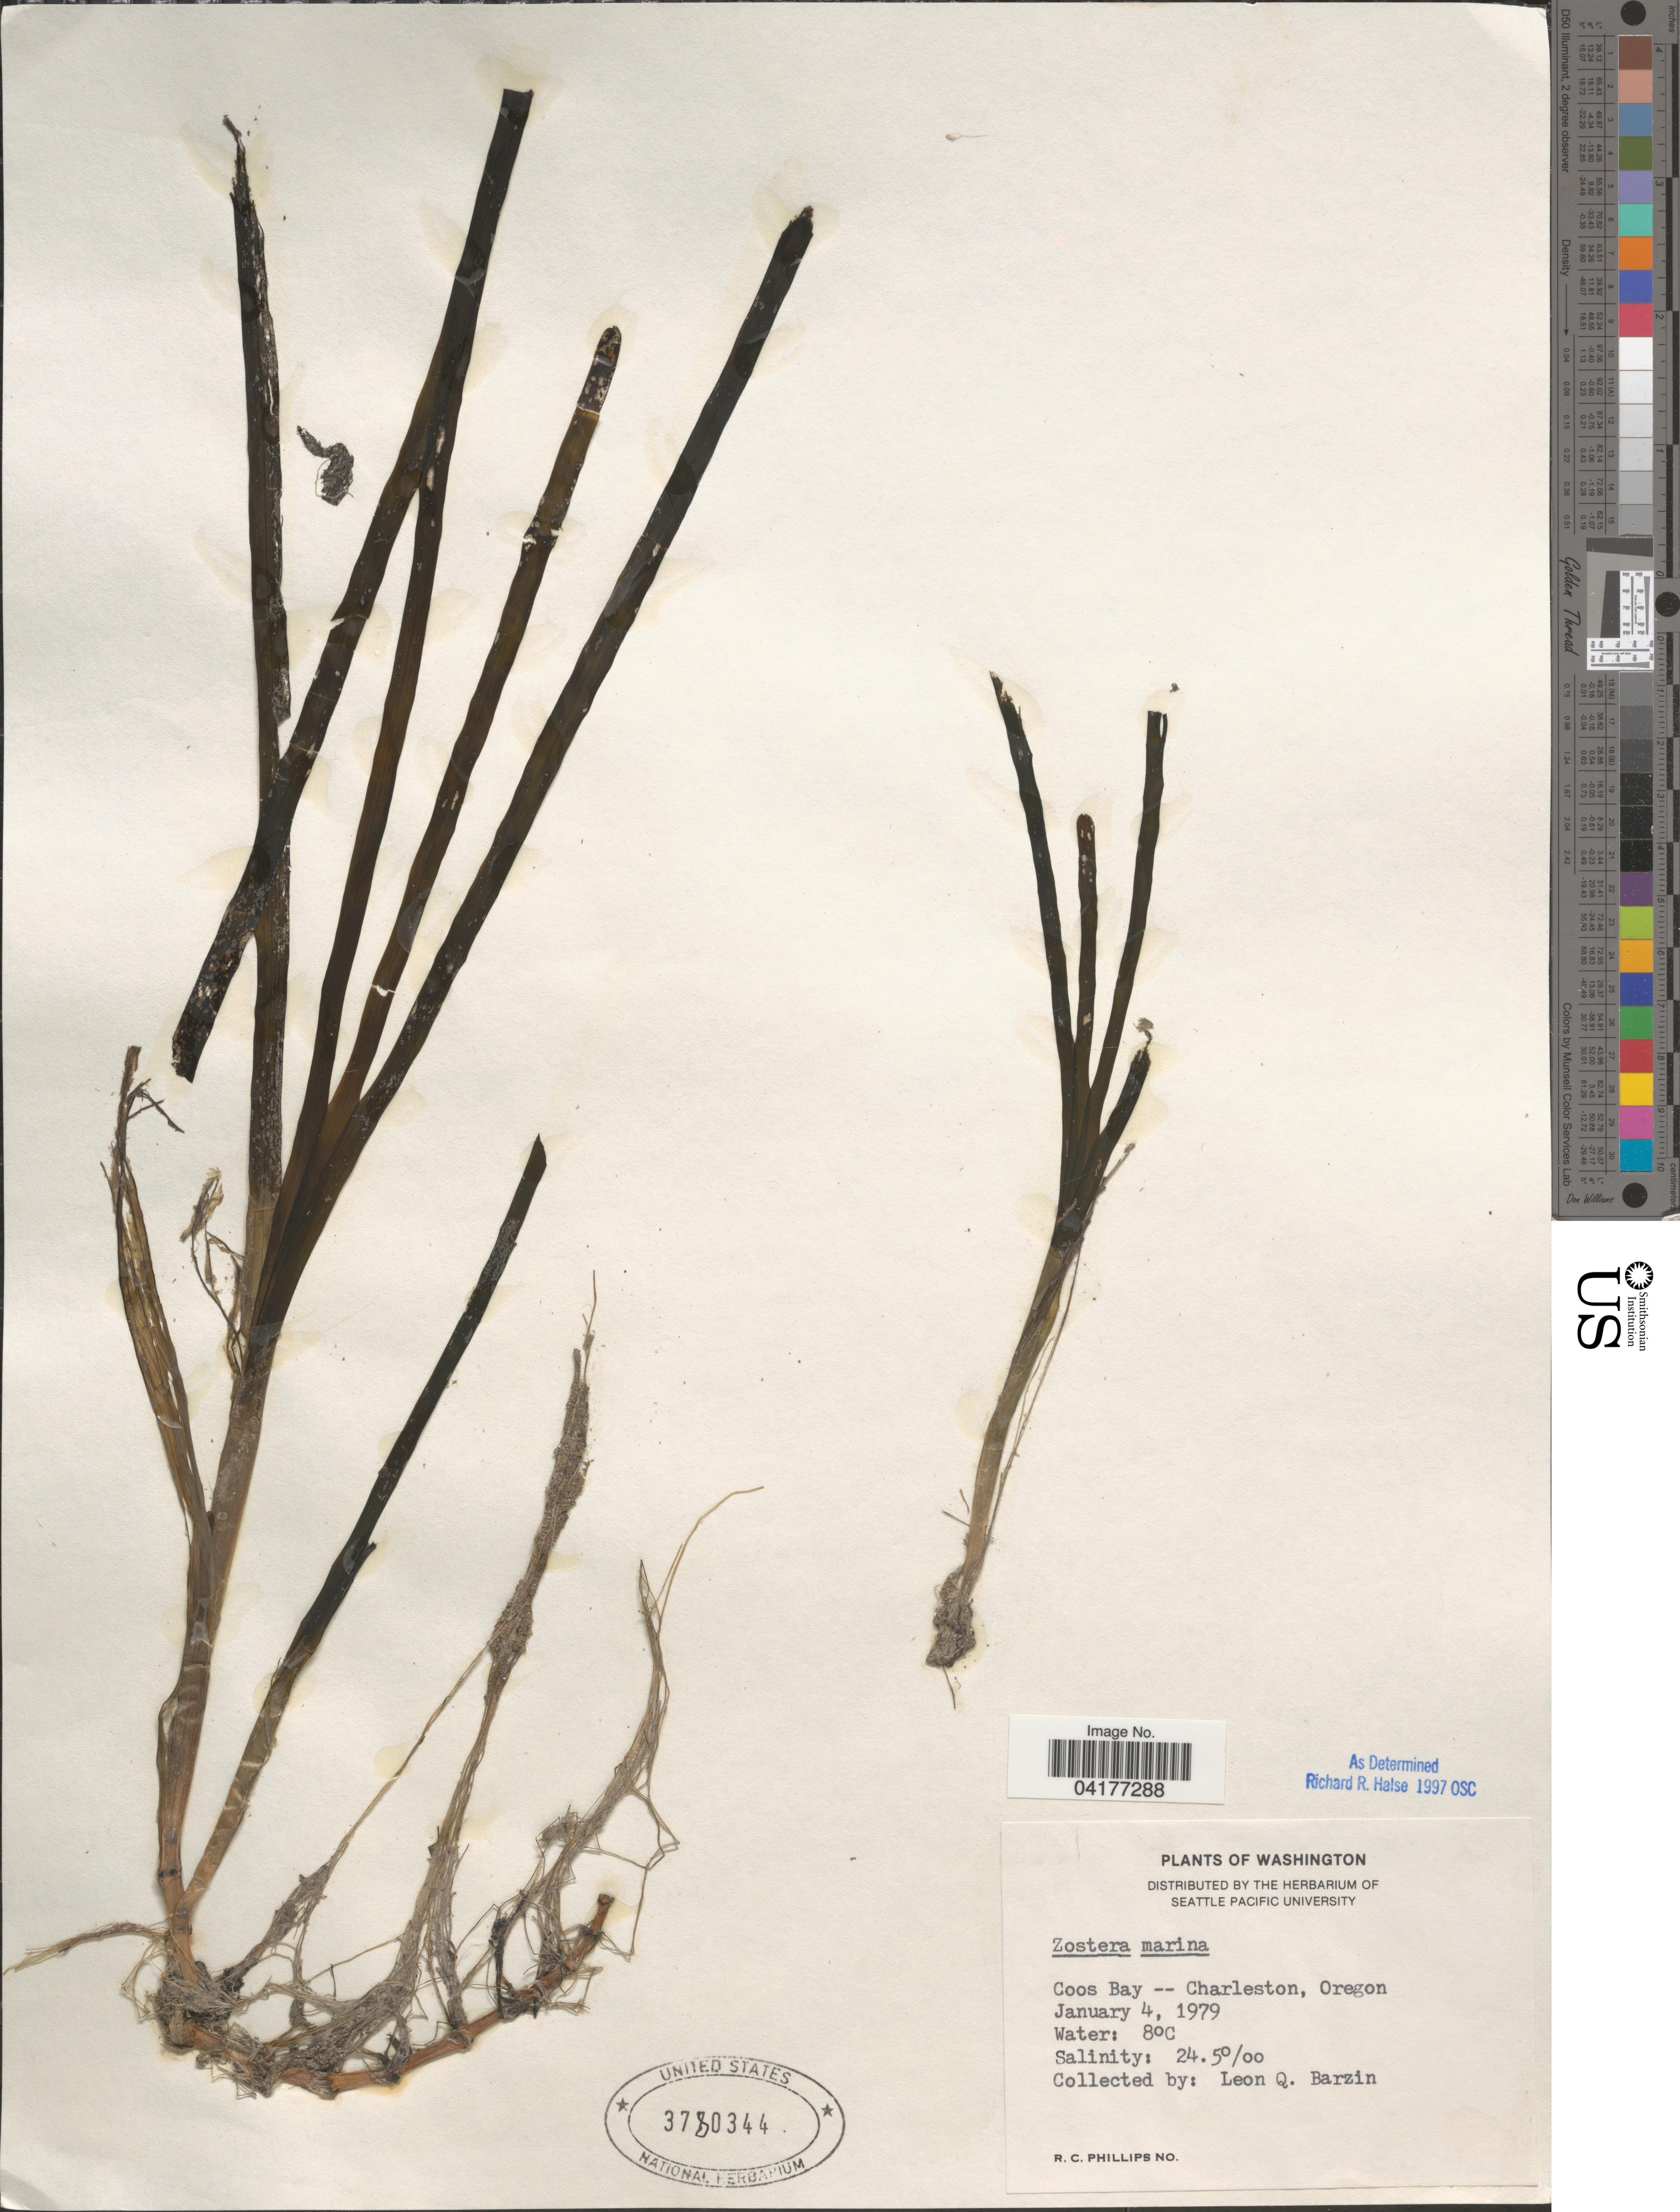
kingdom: Plantae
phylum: Tracheophyta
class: Liliopsida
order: Alismatales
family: Zosteraceae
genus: Zostera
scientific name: Zostera marina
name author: L.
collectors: L. Barzin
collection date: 1979-01-04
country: United States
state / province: Oregon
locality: Coos Bay -- Charleston.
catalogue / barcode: US 3780344